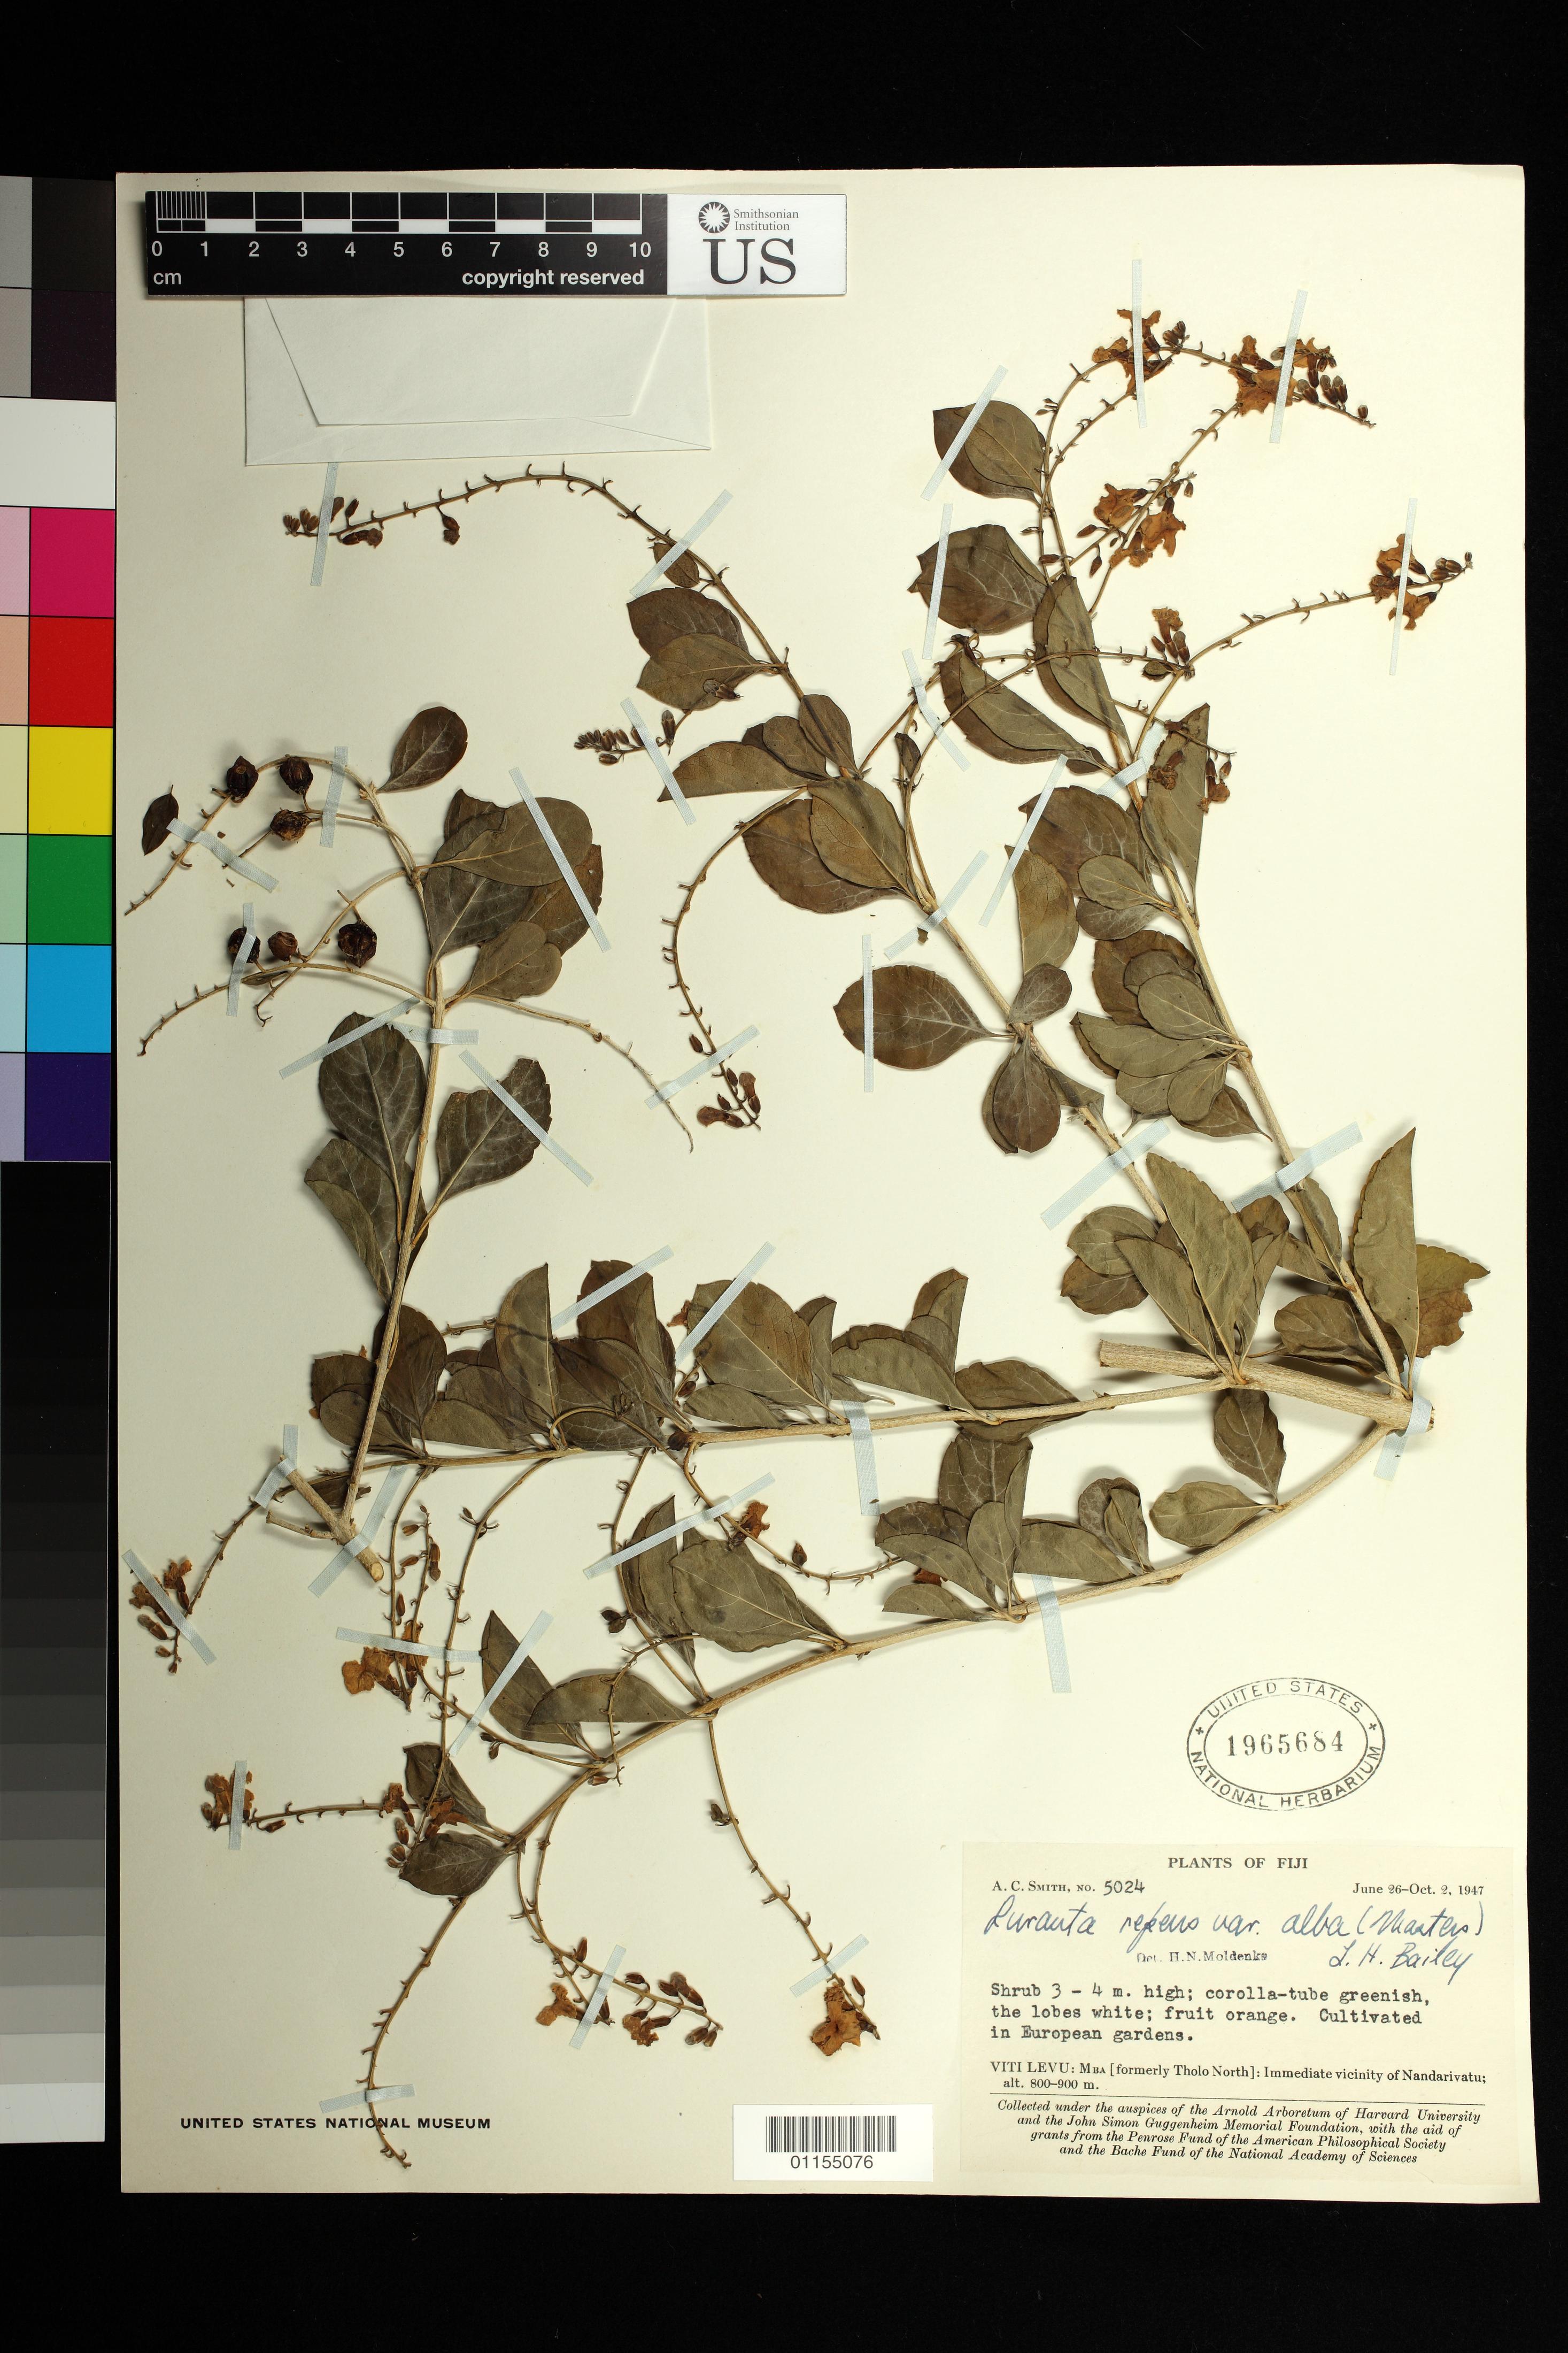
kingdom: Plantae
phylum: Tracheophyta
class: Magnoliopsida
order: Lamiales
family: Verbenaceae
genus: Duranta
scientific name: Duranta erecta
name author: L.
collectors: A. C. Smith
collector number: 5024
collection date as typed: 26 Jun 1947 to 02 Oct 1947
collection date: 1947-06-26/1947-10-02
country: Fiji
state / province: Western Division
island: Viti Levu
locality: Mba Prov.: immediate vicinity of Nandarivatu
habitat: cultivated in European gardens.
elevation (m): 800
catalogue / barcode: US 1965684